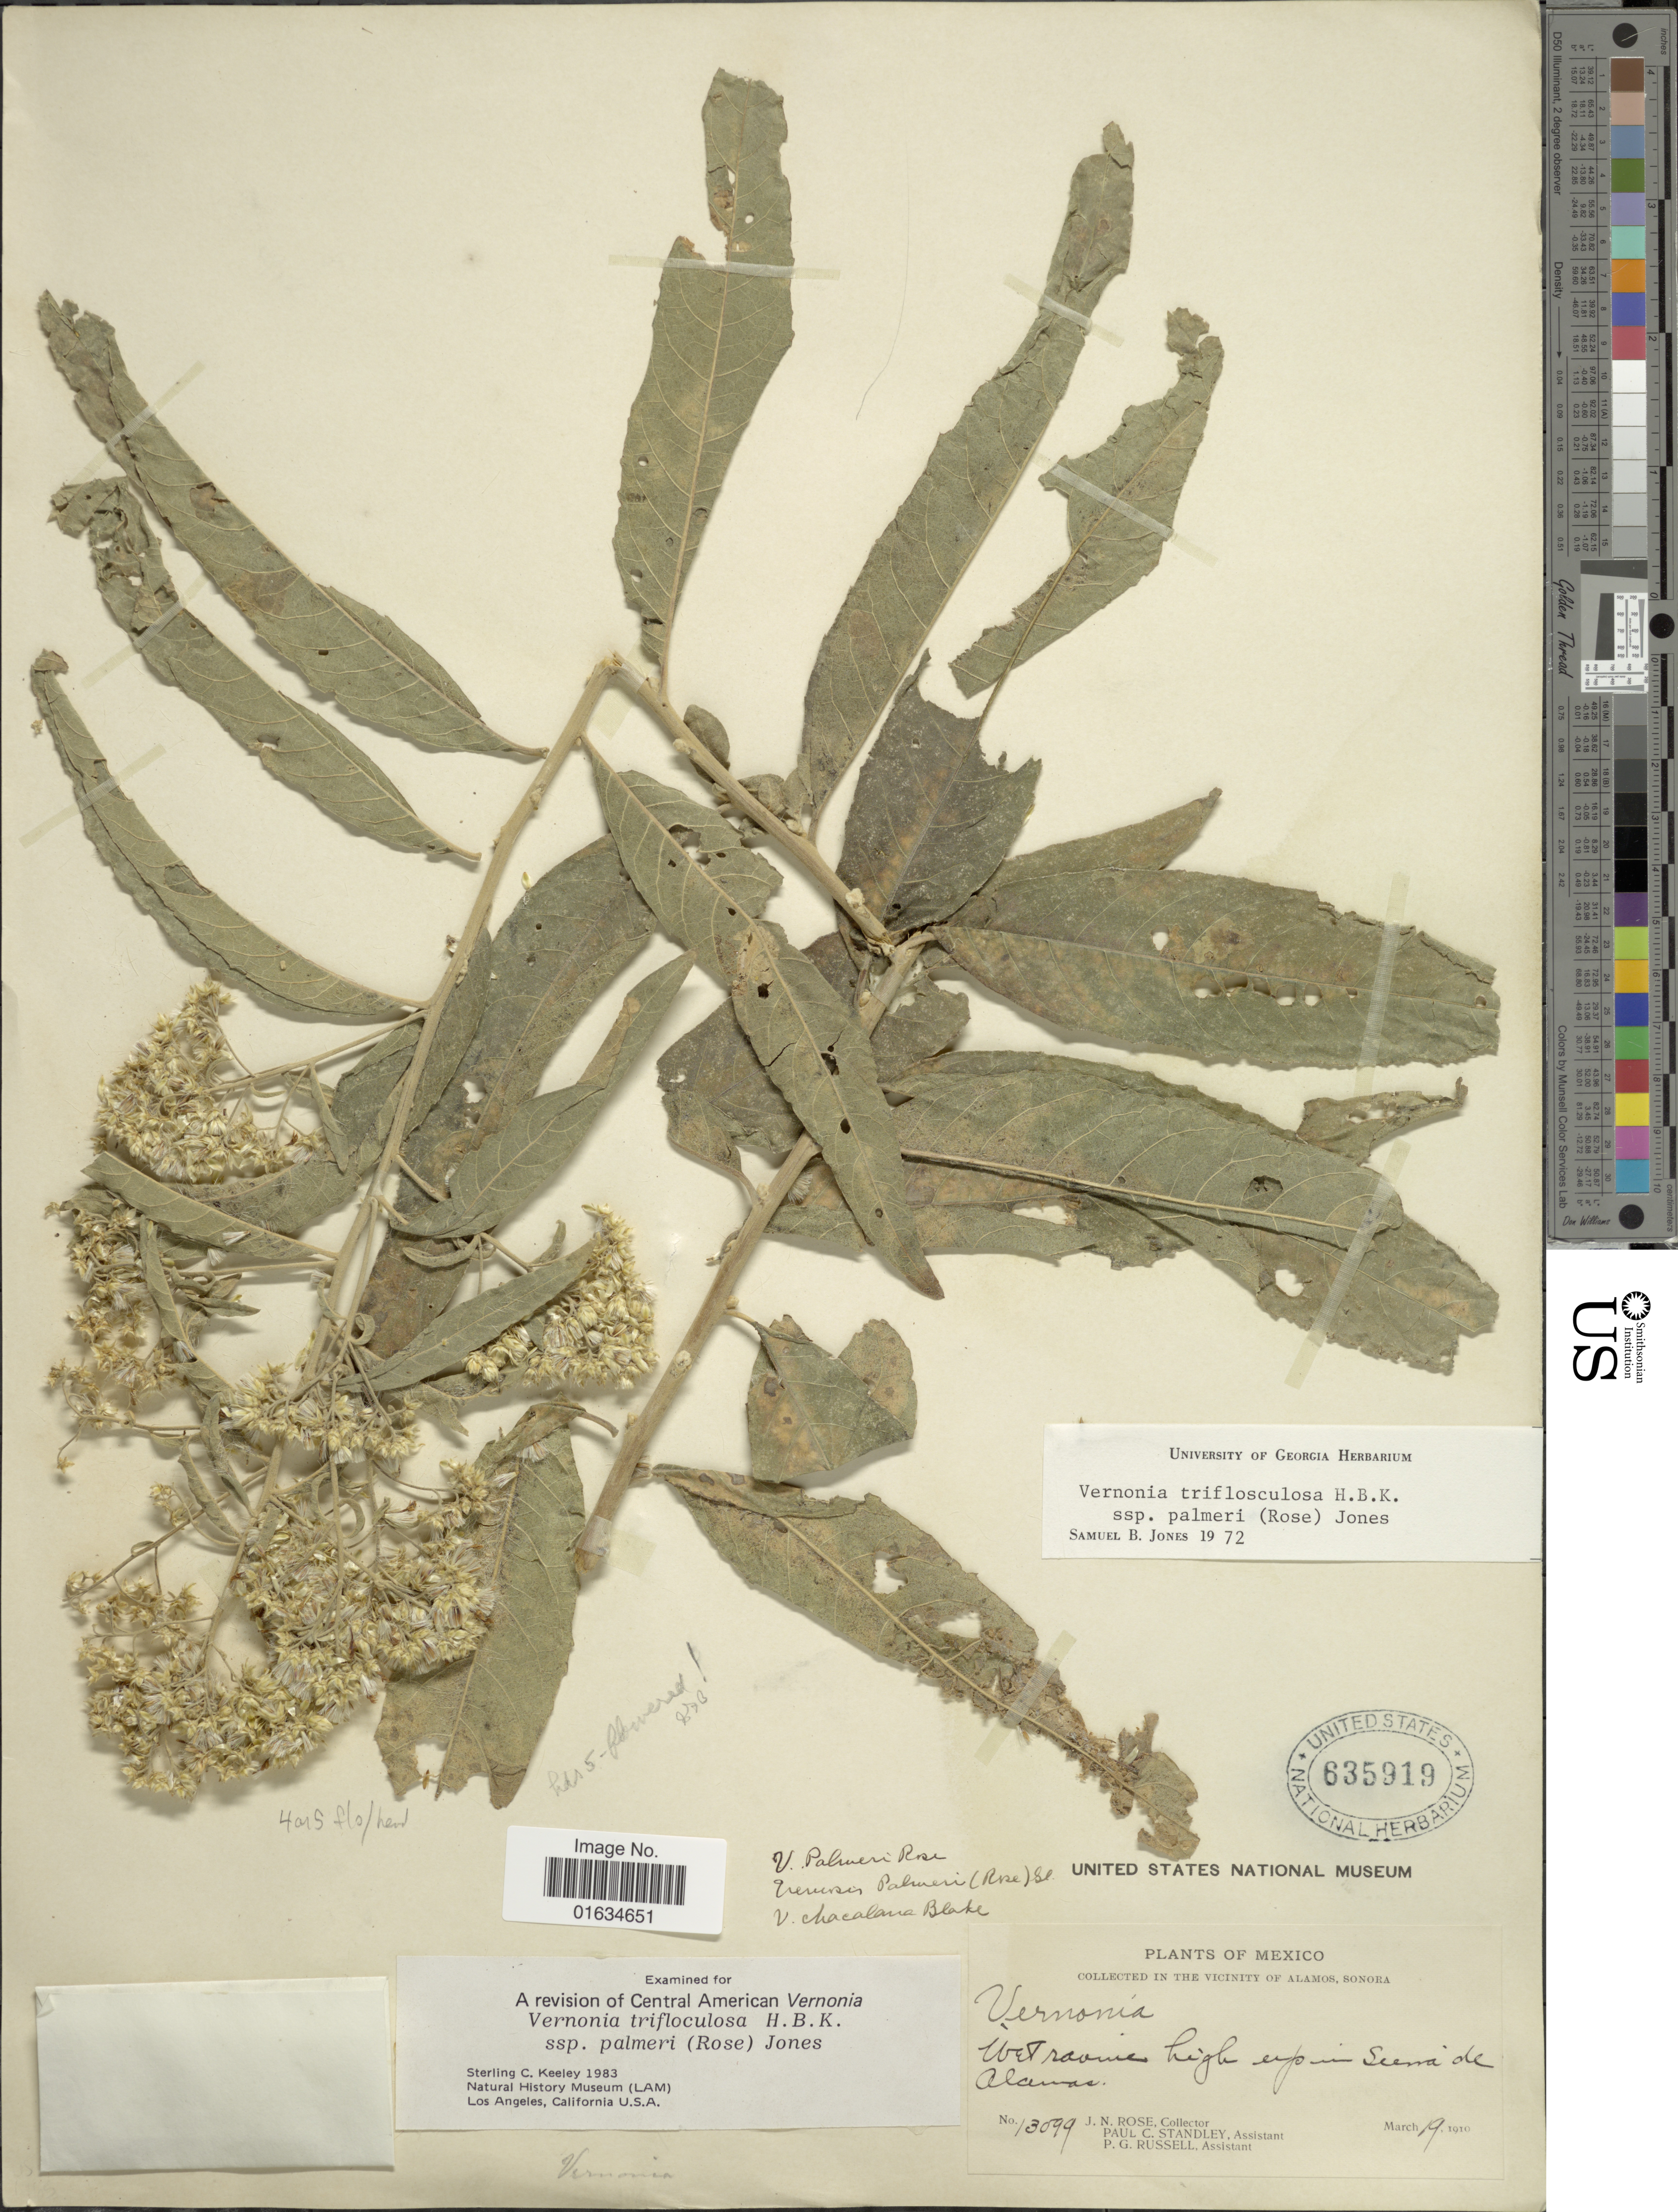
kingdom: Plantae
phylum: Tracheophyta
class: Magnoliopsida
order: Asterales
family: Asteraceae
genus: Eremosis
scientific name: Eremosis triflosculosa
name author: (Kunth) Gleason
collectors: J. N. Rose, P. C. Standley & P. G. Russell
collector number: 13099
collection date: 1910-03-19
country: Mexico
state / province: Sonora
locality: Vicinity of Alamos, wet ravine high up in Sierra de Alamos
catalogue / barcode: US 635919